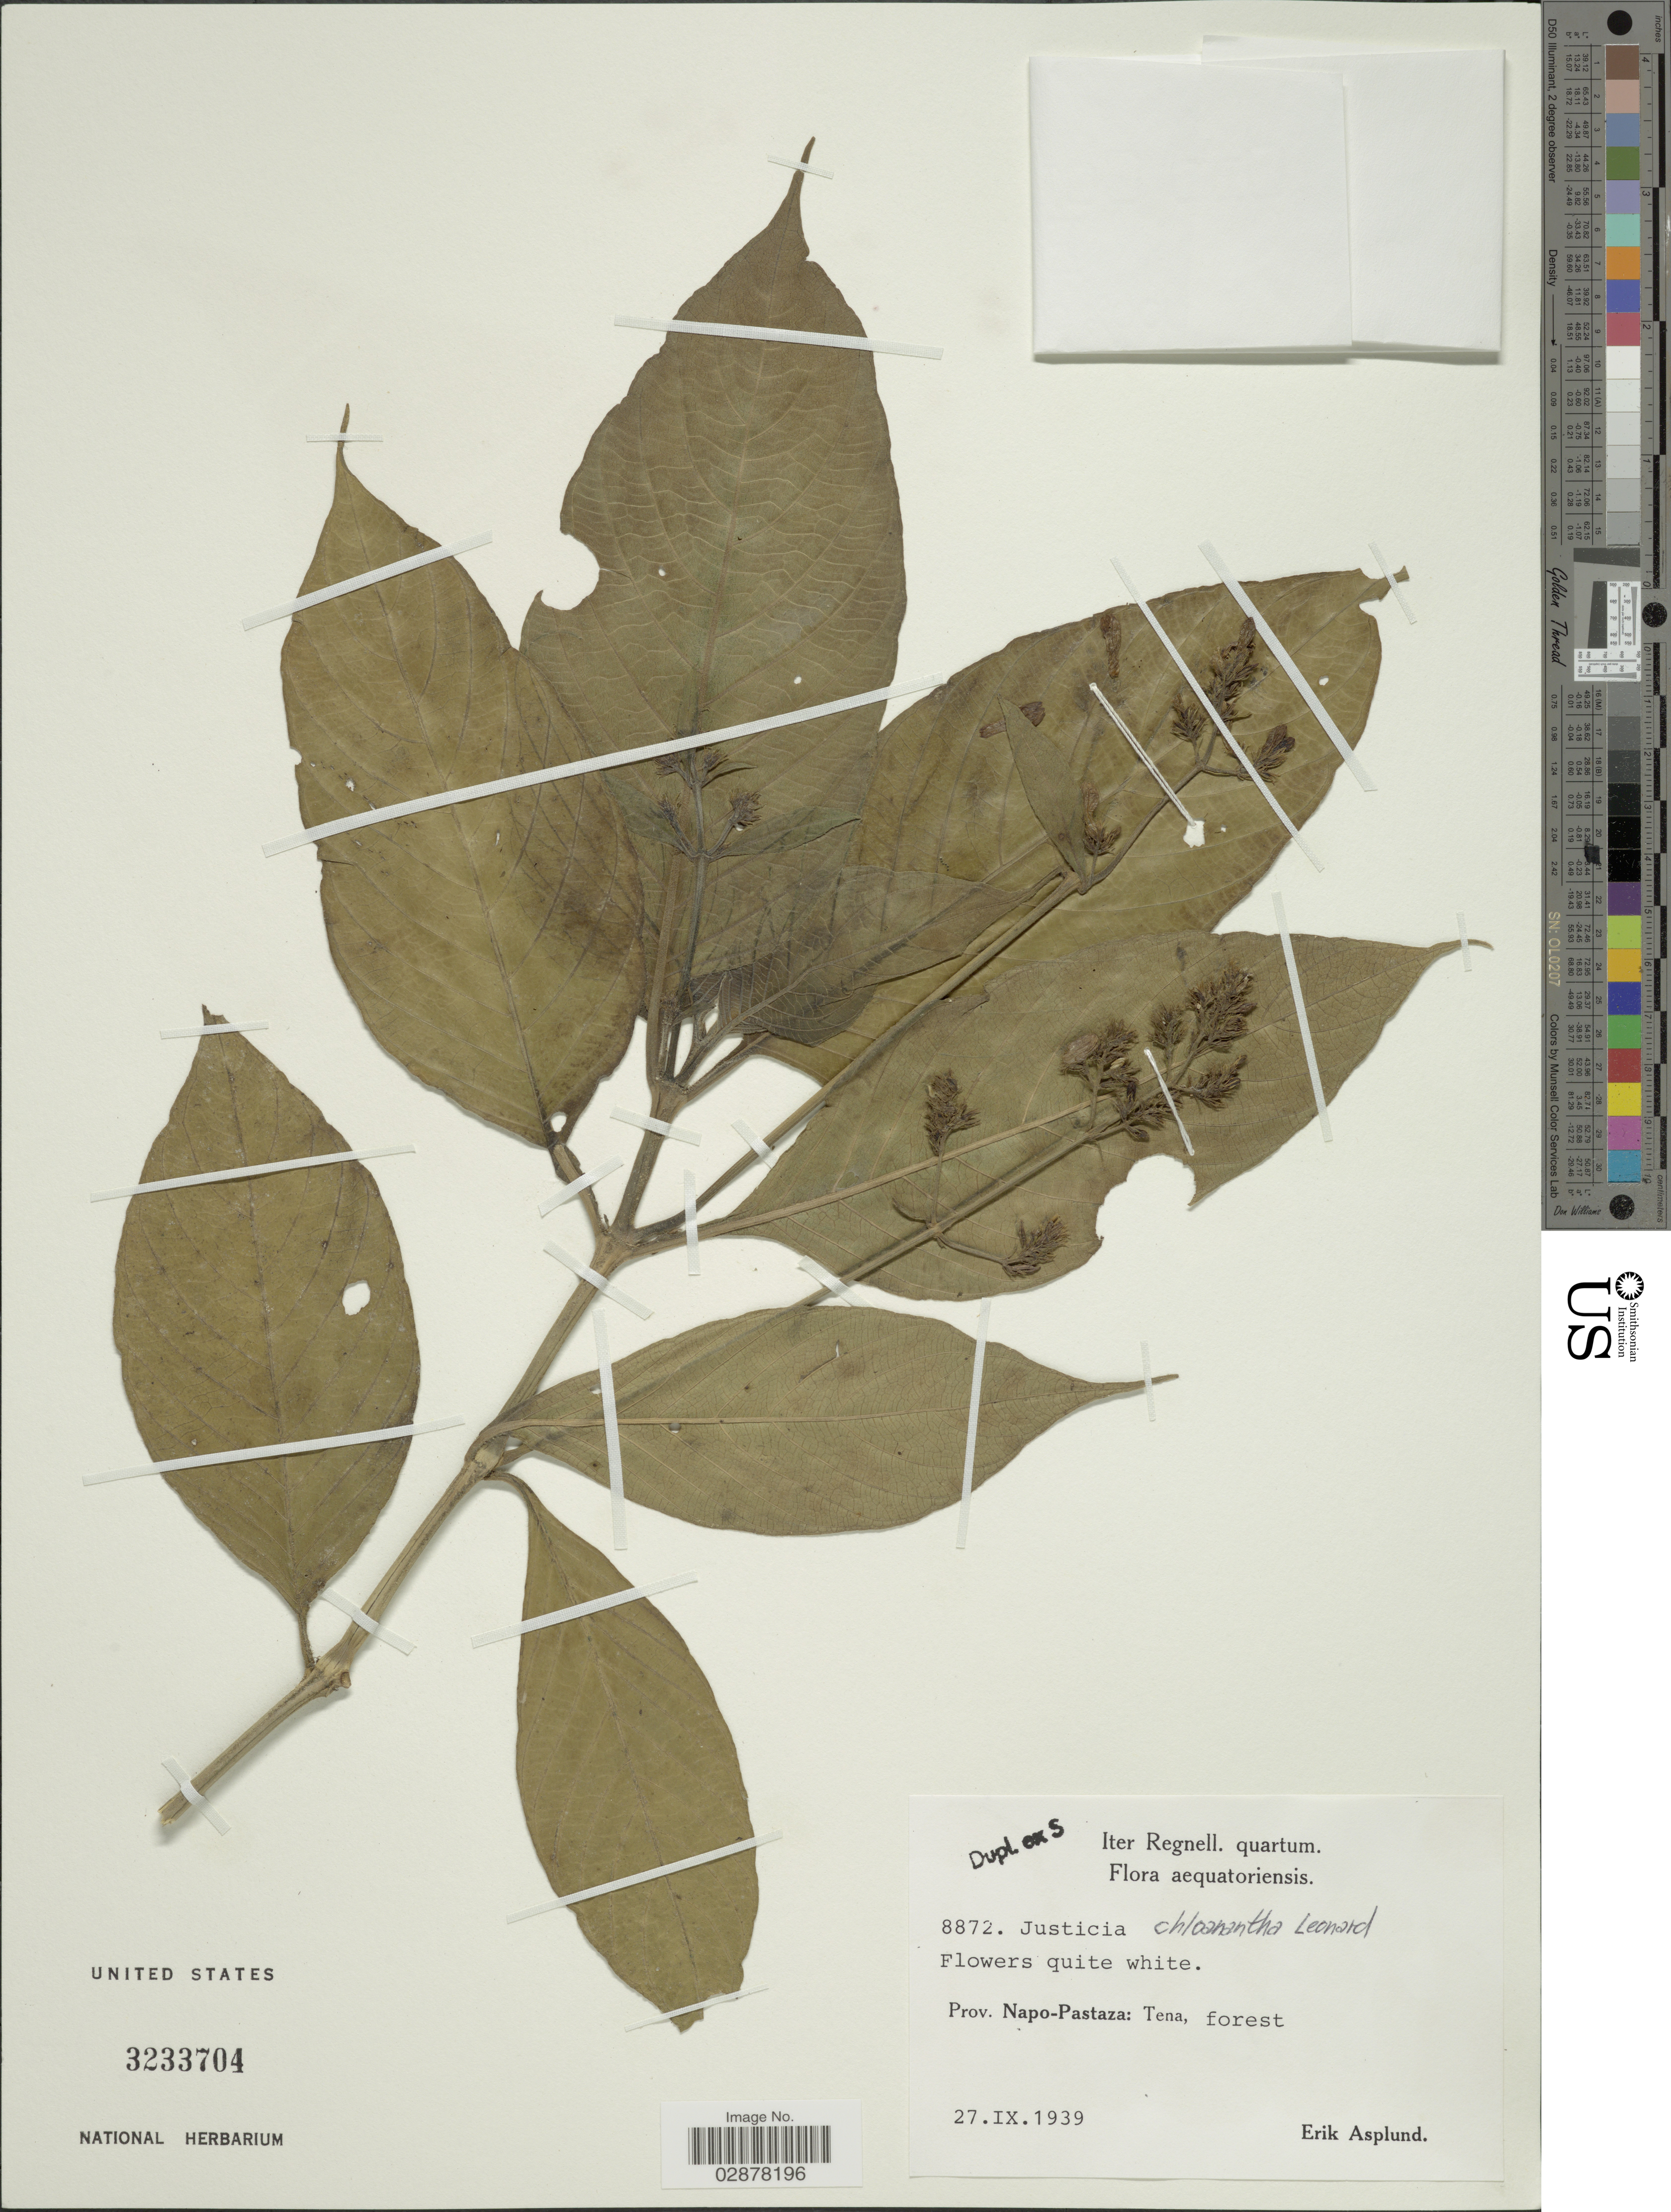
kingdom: Plantae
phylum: Tracheophyta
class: Magnoliopsida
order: Lamiales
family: Acanthaceae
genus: Justicia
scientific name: Justicia chloanantha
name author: Leonard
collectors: E. Asplund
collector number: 8872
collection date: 1939-09-27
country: Ecuador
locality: Prov. Napo-Pastaza, Tena.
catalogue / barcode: US 3233704